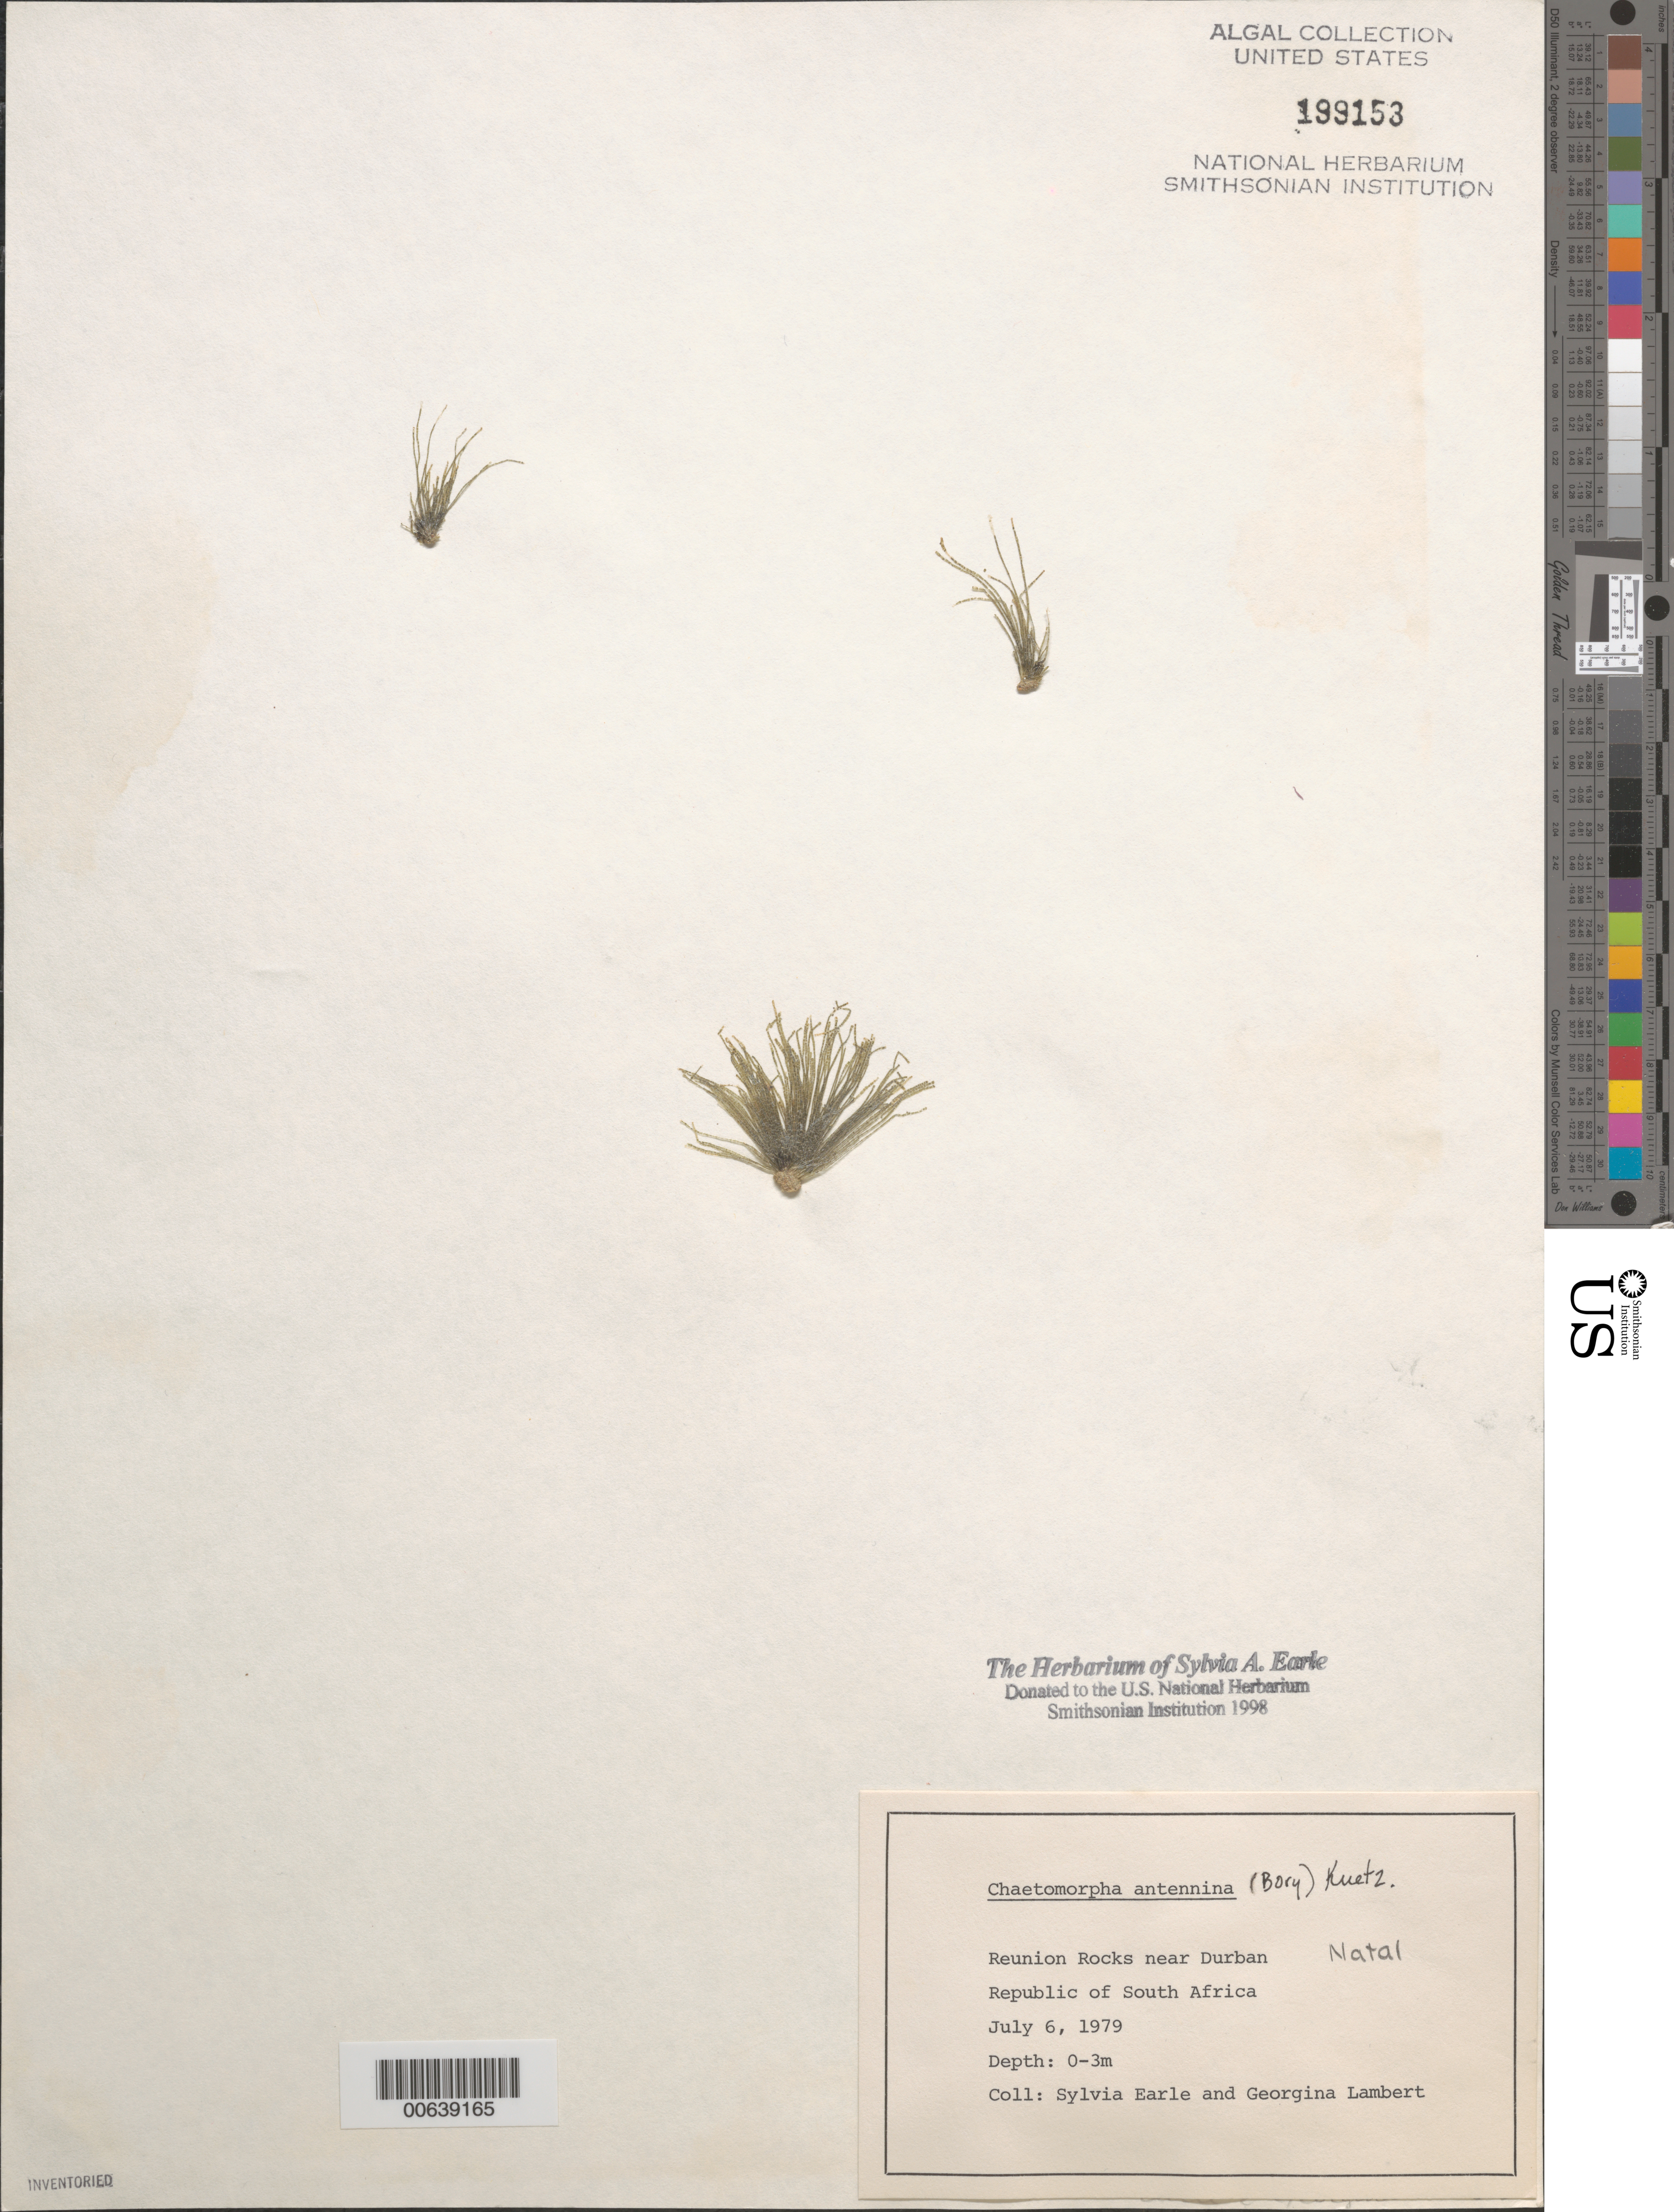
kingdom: Plantae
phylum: Chlorophyta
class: Ulvophyceae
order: Cladophorales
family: Cladophoraceae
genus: Chaetomorpha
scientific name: Chaetomorpha antennina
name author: (Bory) Kütz.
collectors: S. A. Earle & G. Lambert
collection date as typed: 06 Jul 1979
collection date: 1979-07-06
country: South Africa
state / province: KwaZulu-Natal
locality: Reunion Rocks near Durban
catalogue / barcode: US 199153